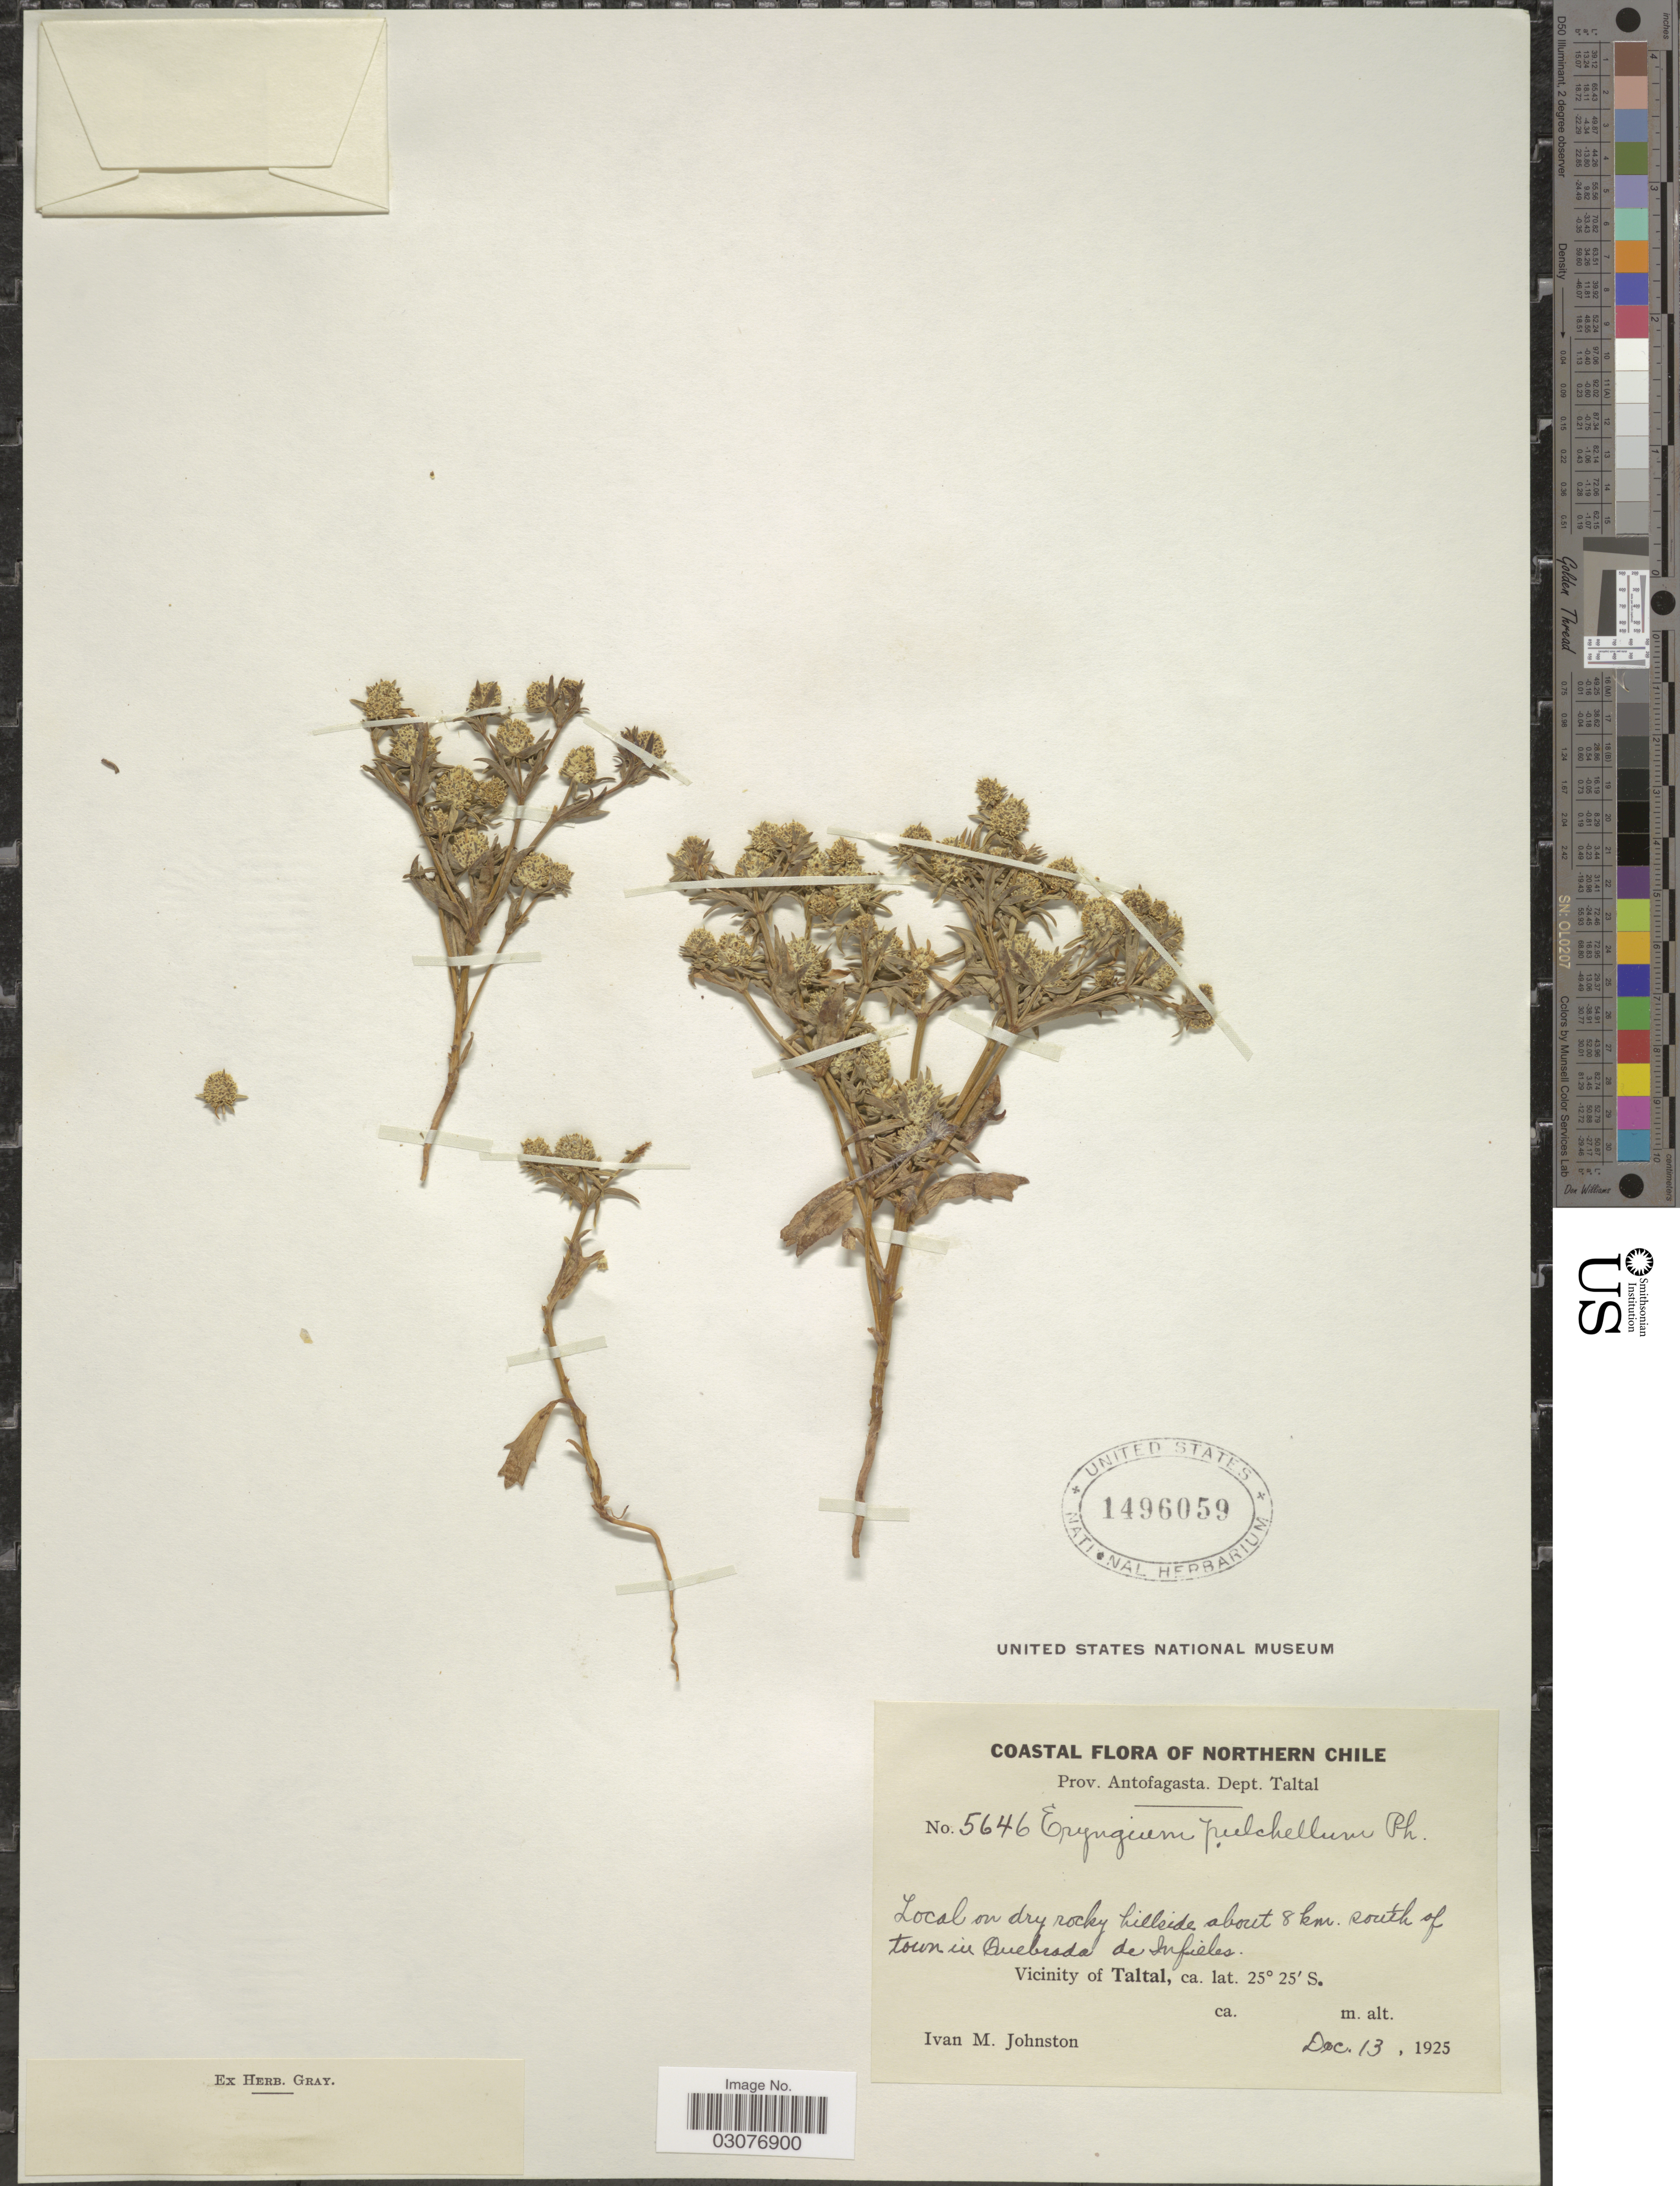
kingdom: Plantae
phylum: Tracheophyta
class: Magnoliopsida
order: Apiales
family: Apiaceae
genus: Eryngium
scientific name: Eryngium pulchellum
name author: Phil.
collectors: I.M. Johnston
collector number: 5646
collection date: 1925-12-13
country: Chile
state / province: Antofagasta (II)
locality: Northern Chile. Dept. Taltal. About 8 km. south of town in Quebrada de Infieles. Vicinity of Taltal.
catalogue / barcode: US 1496059